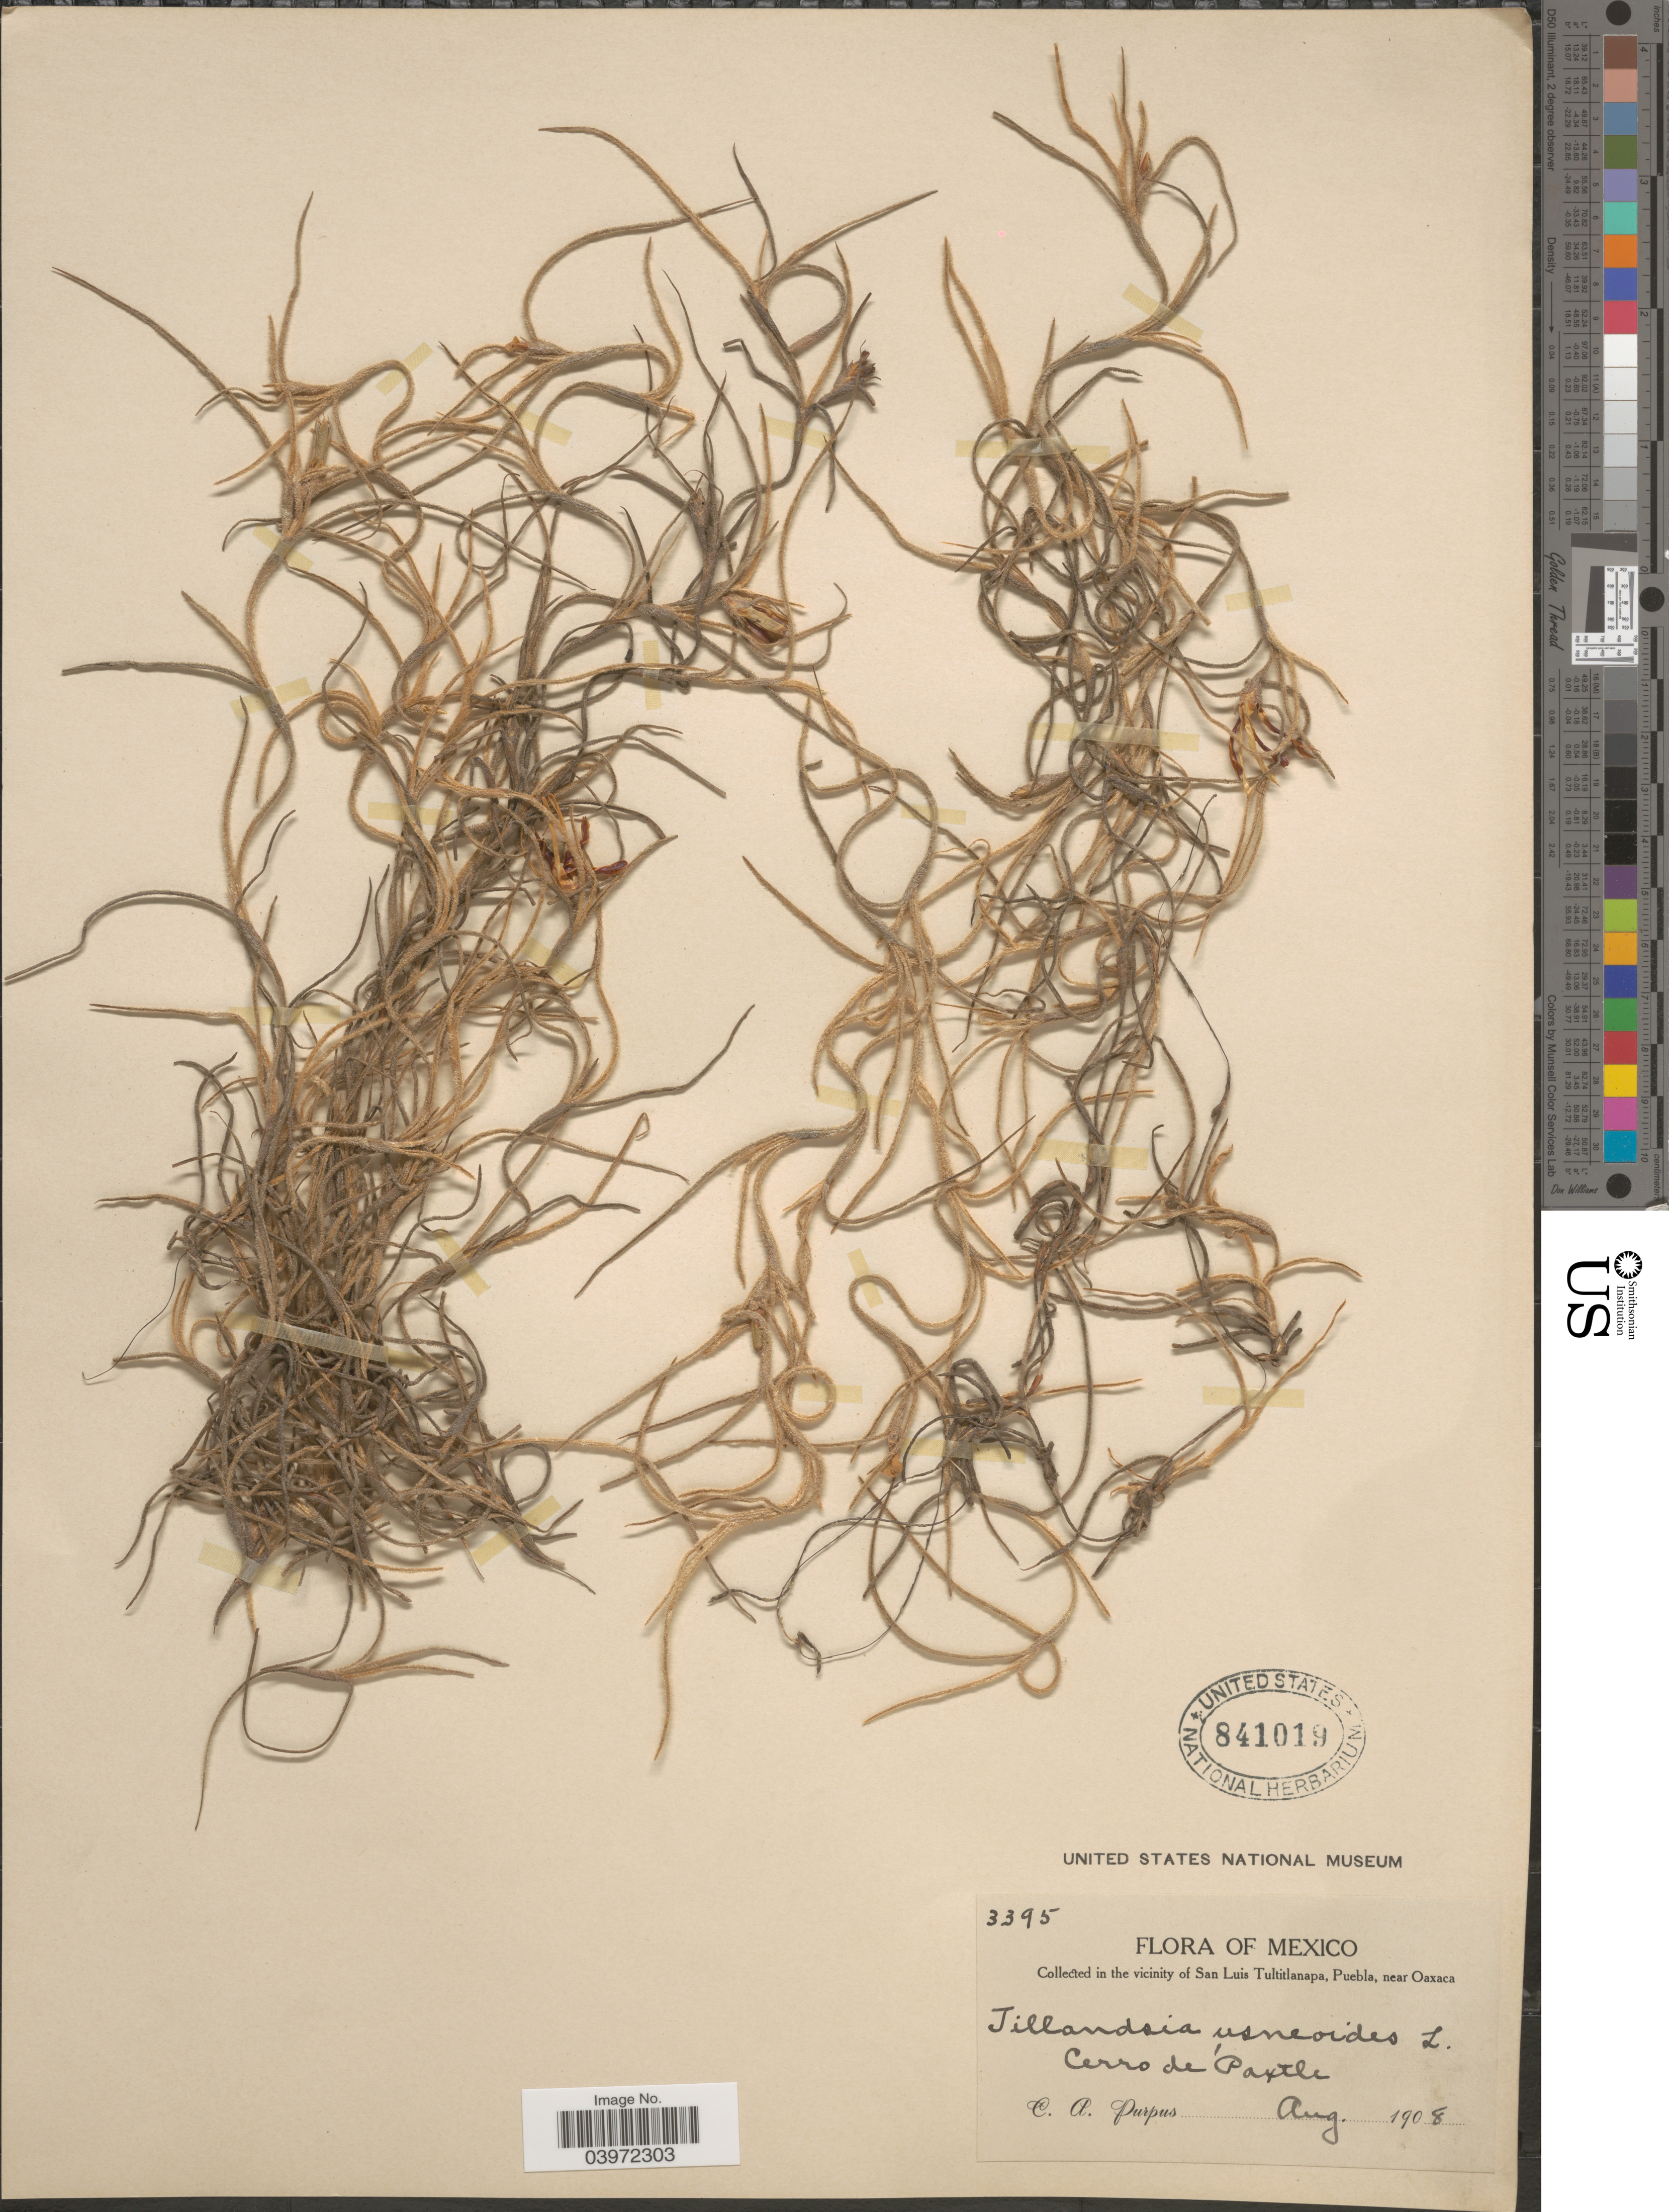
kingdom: Plantae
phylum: Tracheophyta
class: Liliopsida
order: Poales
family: Bromeliaceae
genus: Tillandsia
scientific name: Tillandsia usneoides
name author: (L.) L.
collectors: C. A. Purpus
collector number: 3395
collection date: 1908-08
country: Mexico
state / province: Puebla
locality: In the vicinity of San Luis Tultitlanapa, near Oxaca. Cerro de 'Paxtle.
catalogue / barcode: US 841019